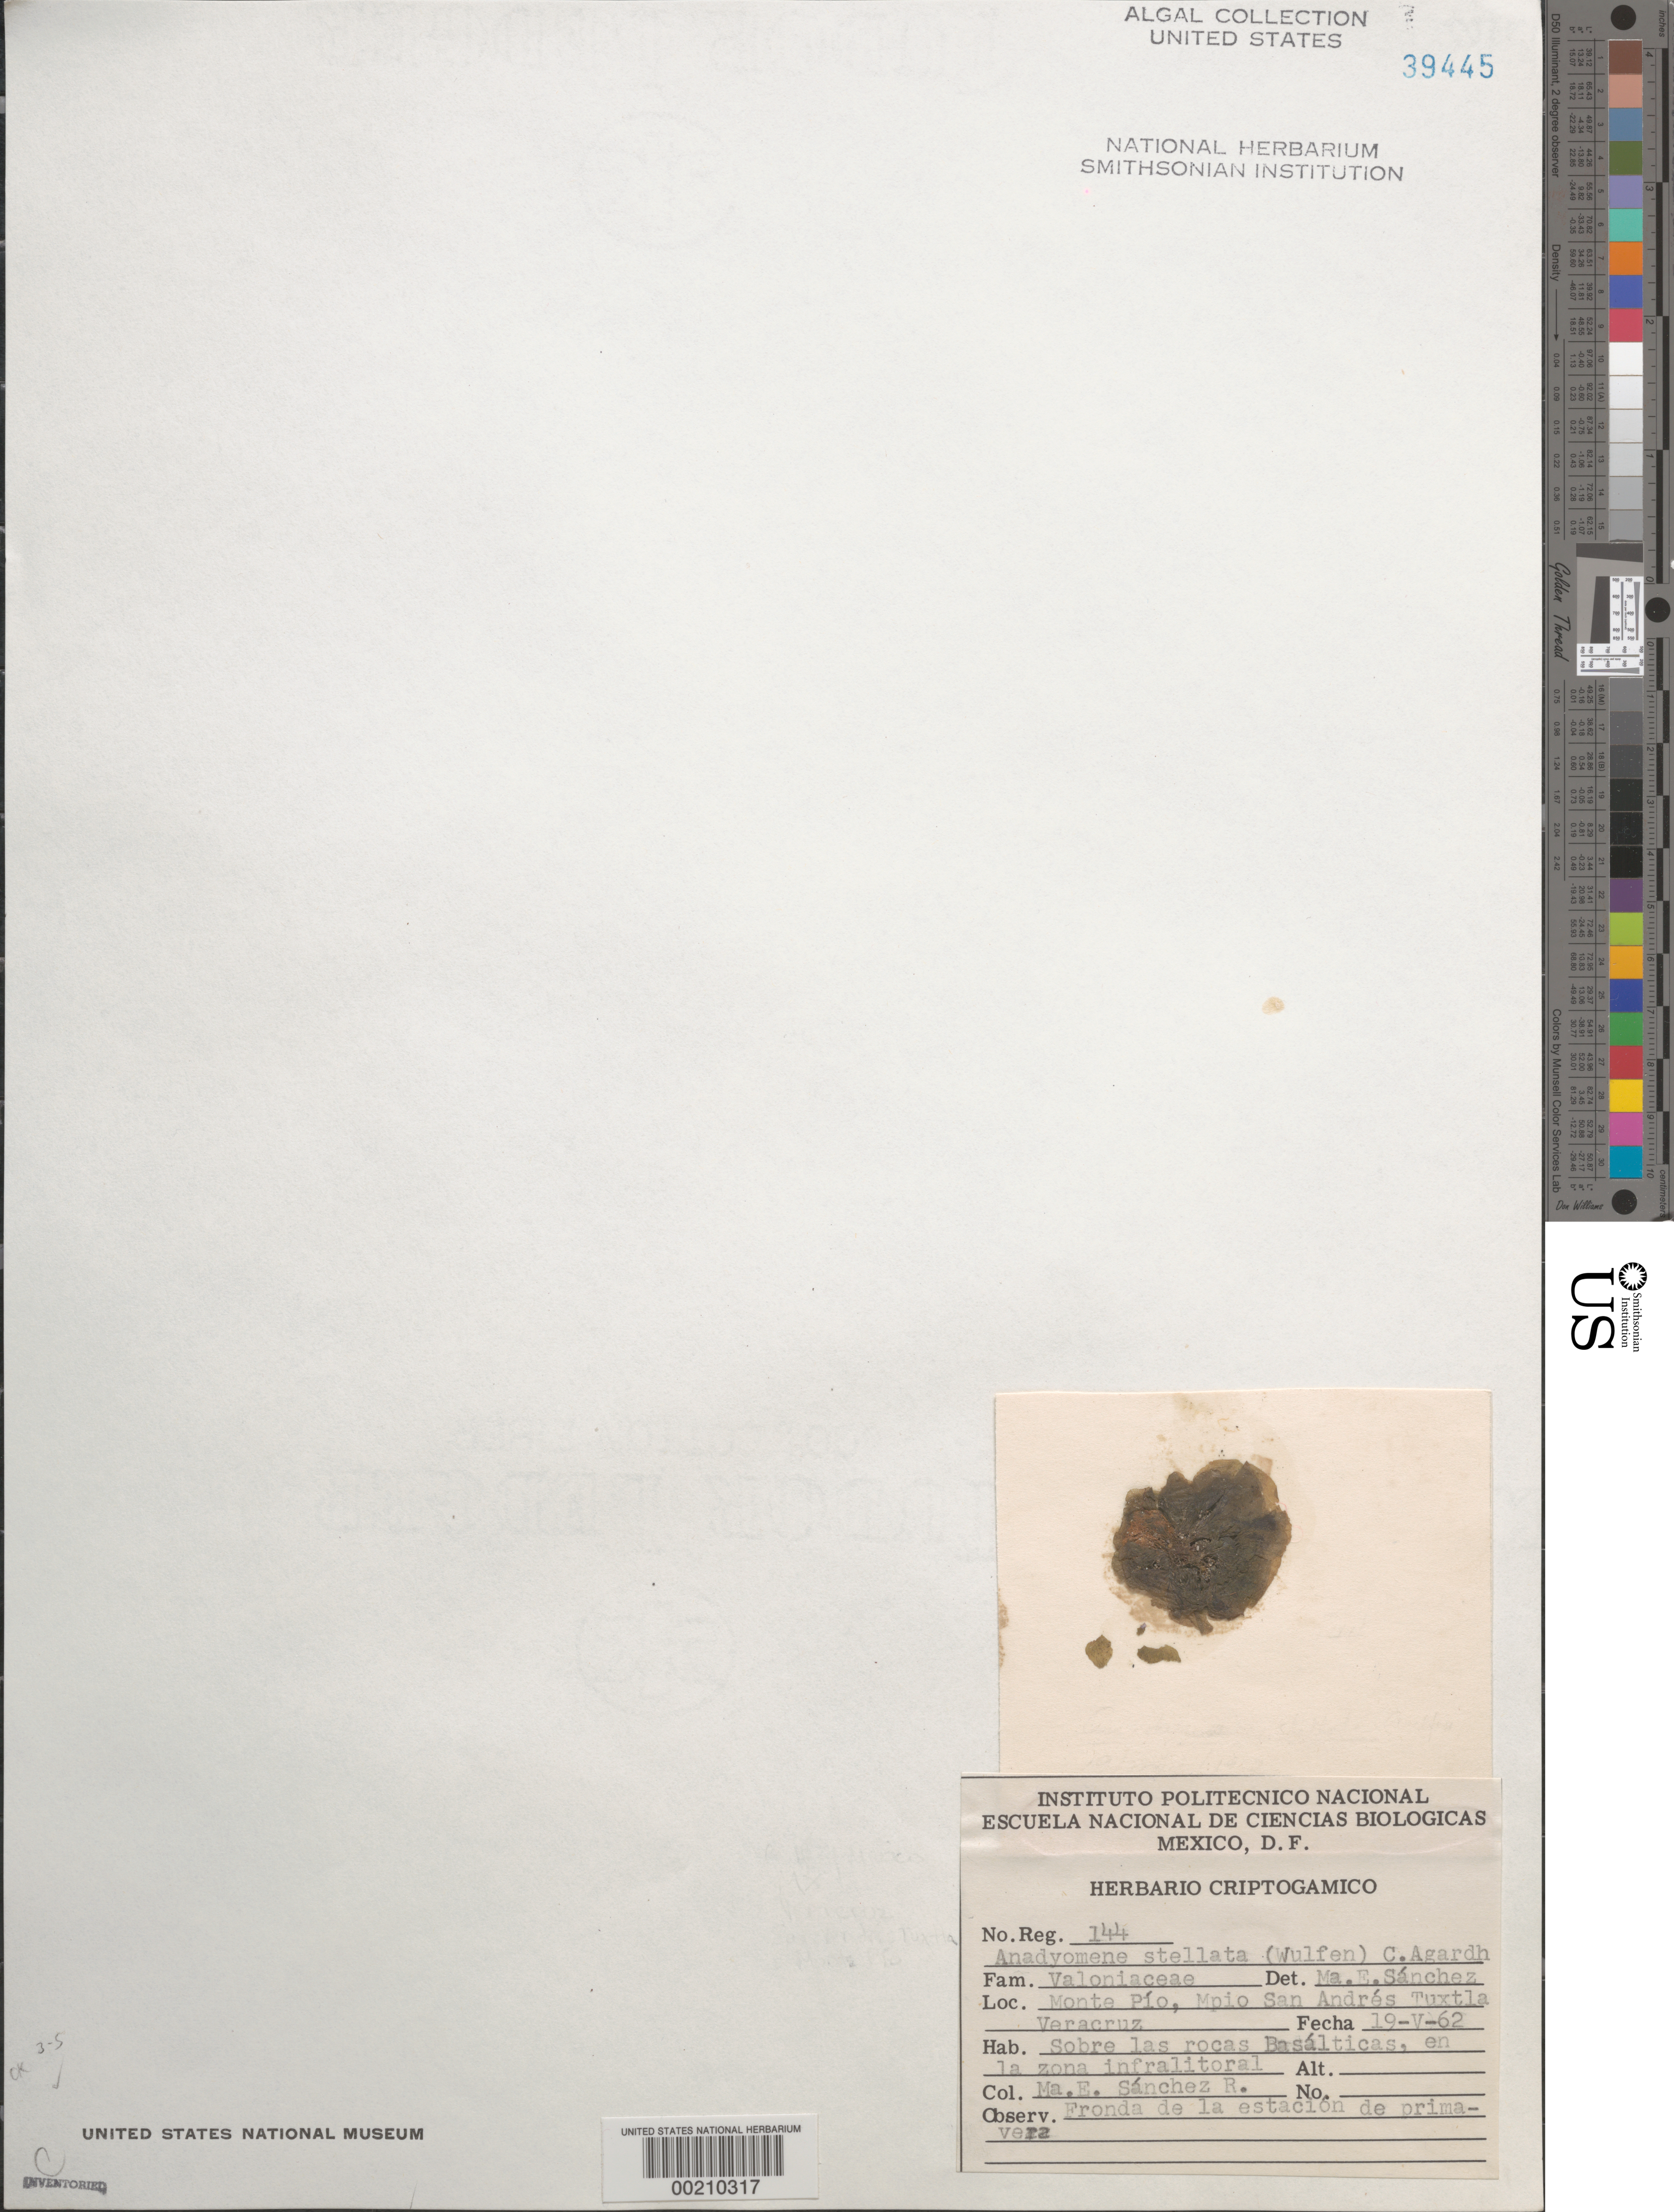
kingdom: Plantae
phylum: Chlorophyta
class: Ulvophyceae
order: Cladophorales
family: Anadyomenaceae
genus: Anadyomene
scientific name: Anadyomene stellata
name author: (Wulfen) C. Agardh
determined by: Sánchez R., M. E.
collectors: M. Sánchez R.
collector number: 144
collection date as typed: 19 May 1962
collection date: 1962-05-19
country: Mexico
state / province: Veracruz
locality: San Andres Tuxtla, Monte Pio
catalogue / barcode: US 39445